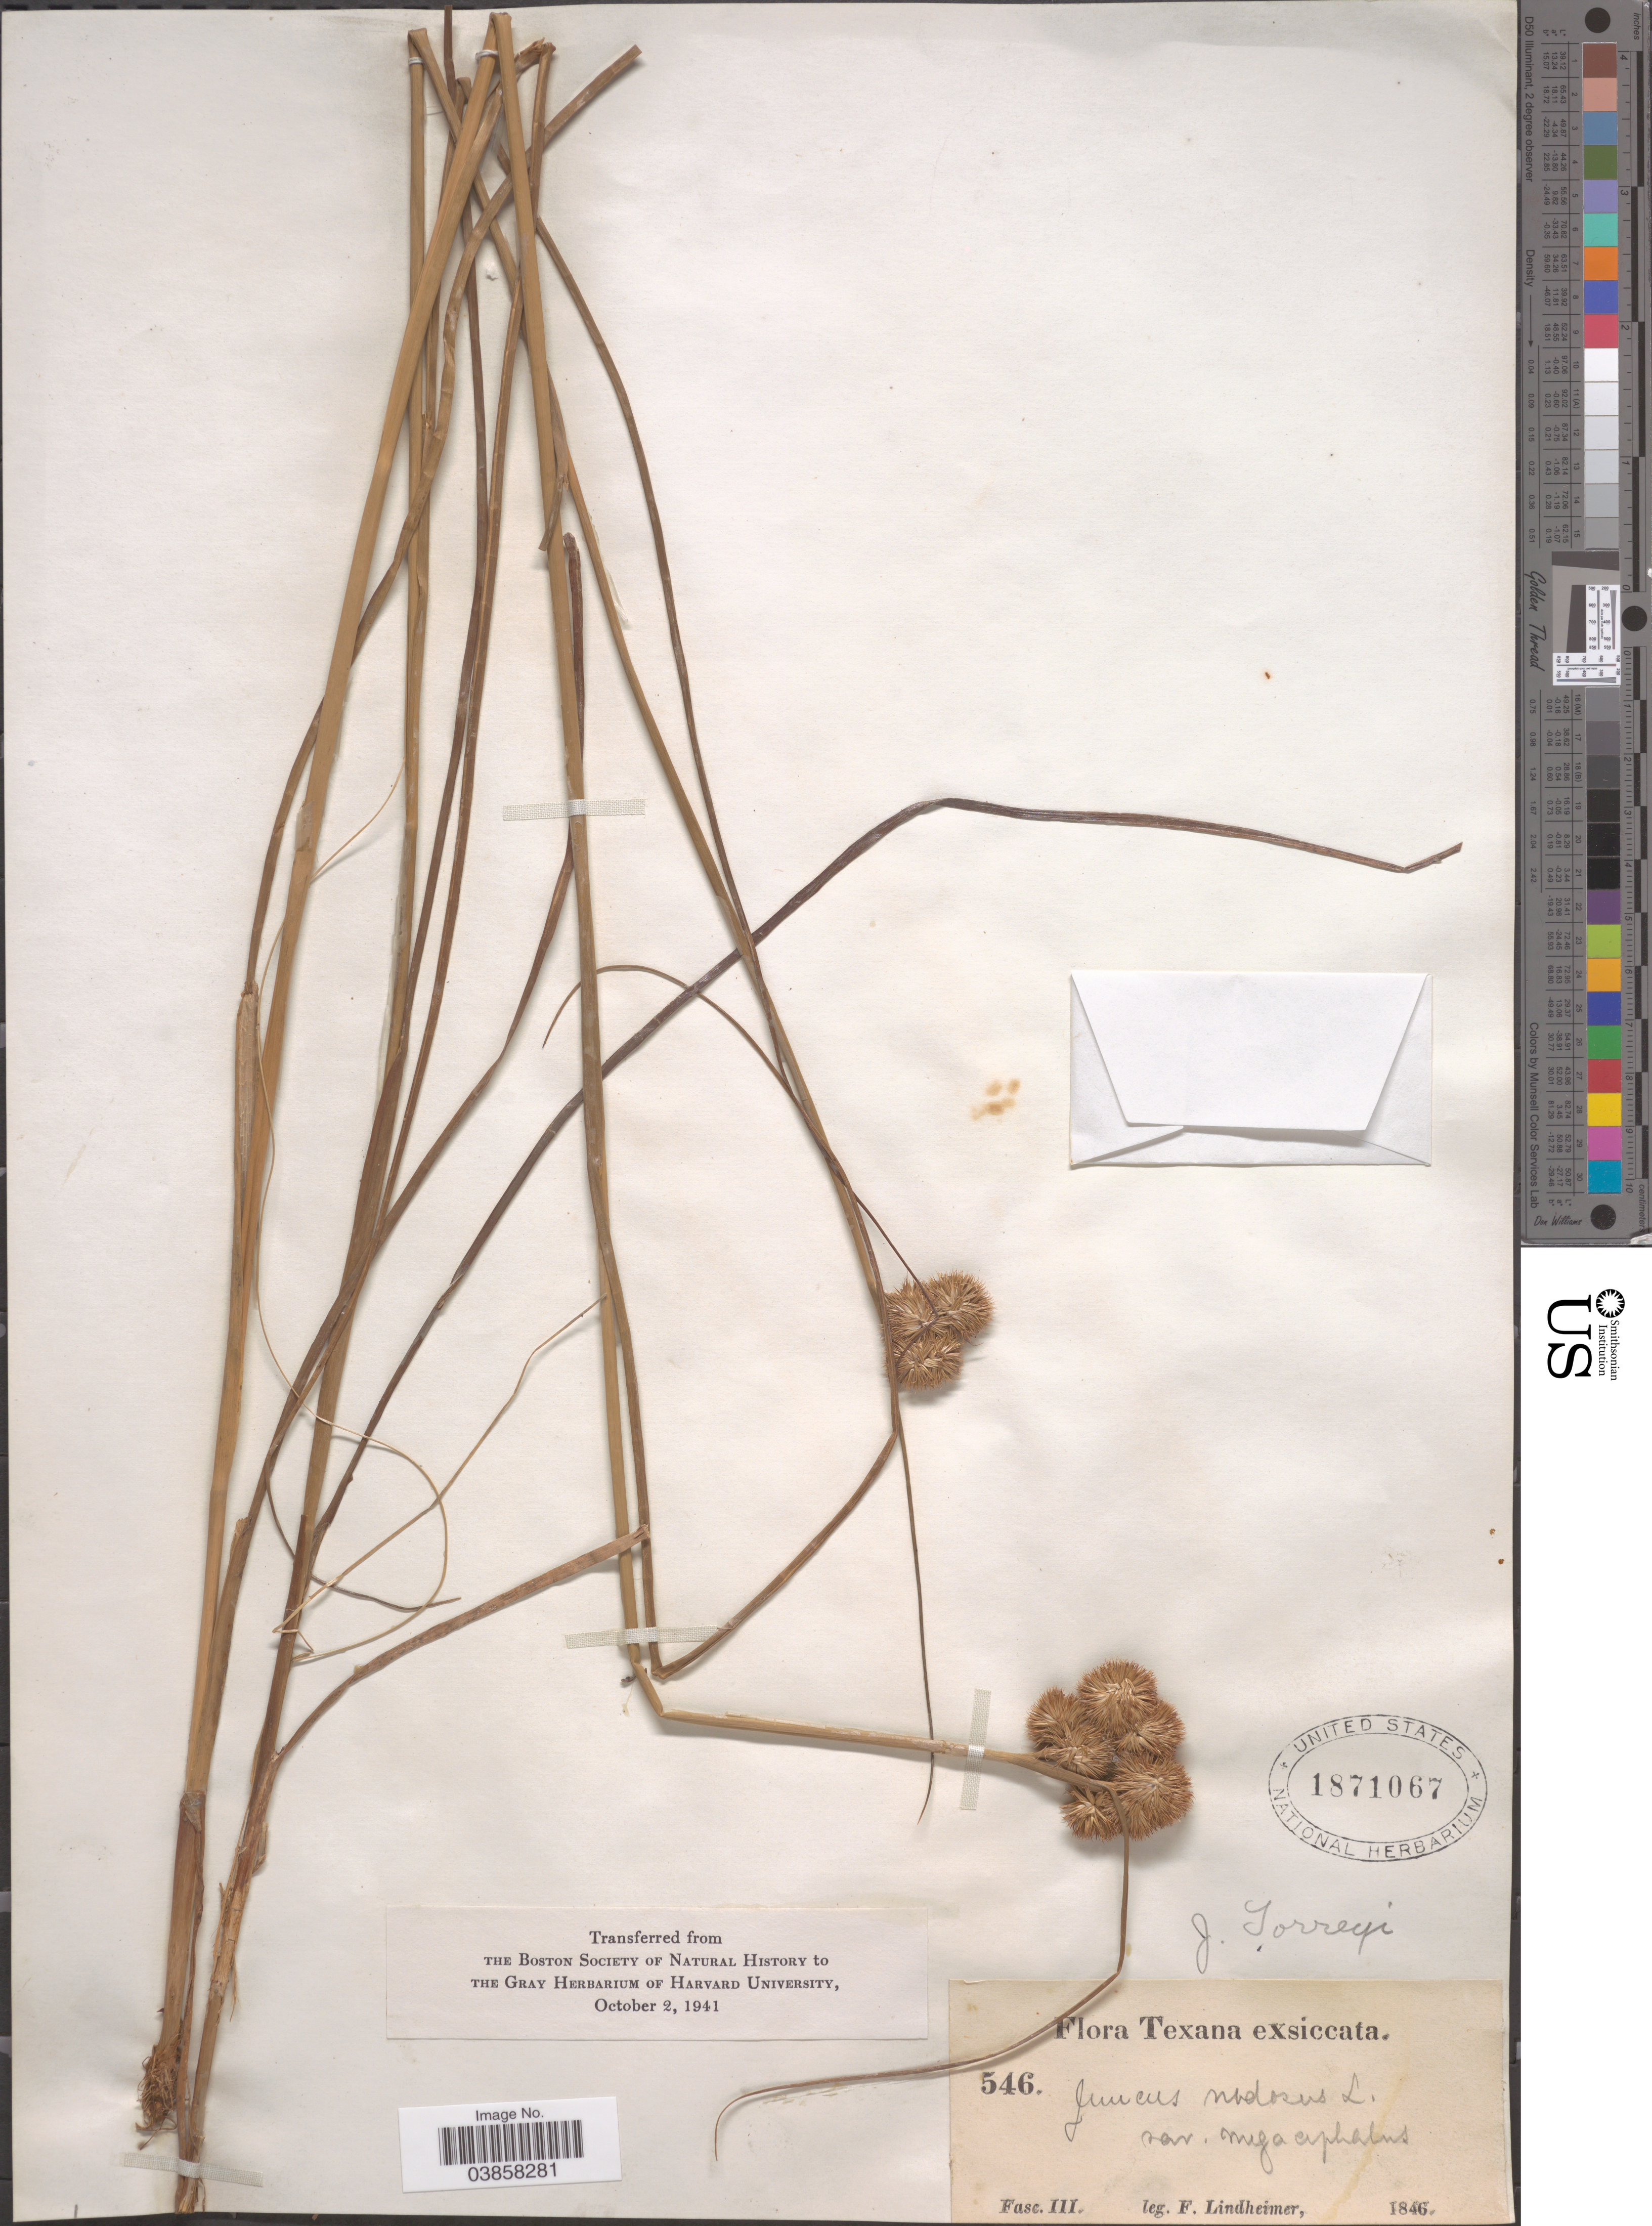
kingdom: Plantae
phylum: Tracheophyta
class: Liliopsida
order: Poales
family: Juncaceae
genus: Juncus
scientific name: Juncus torreyi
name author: Coville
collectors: F. Lindheimer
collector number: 546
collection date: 1846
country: United States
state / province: Texas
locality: Fasc. III.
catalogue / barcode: US 1871067